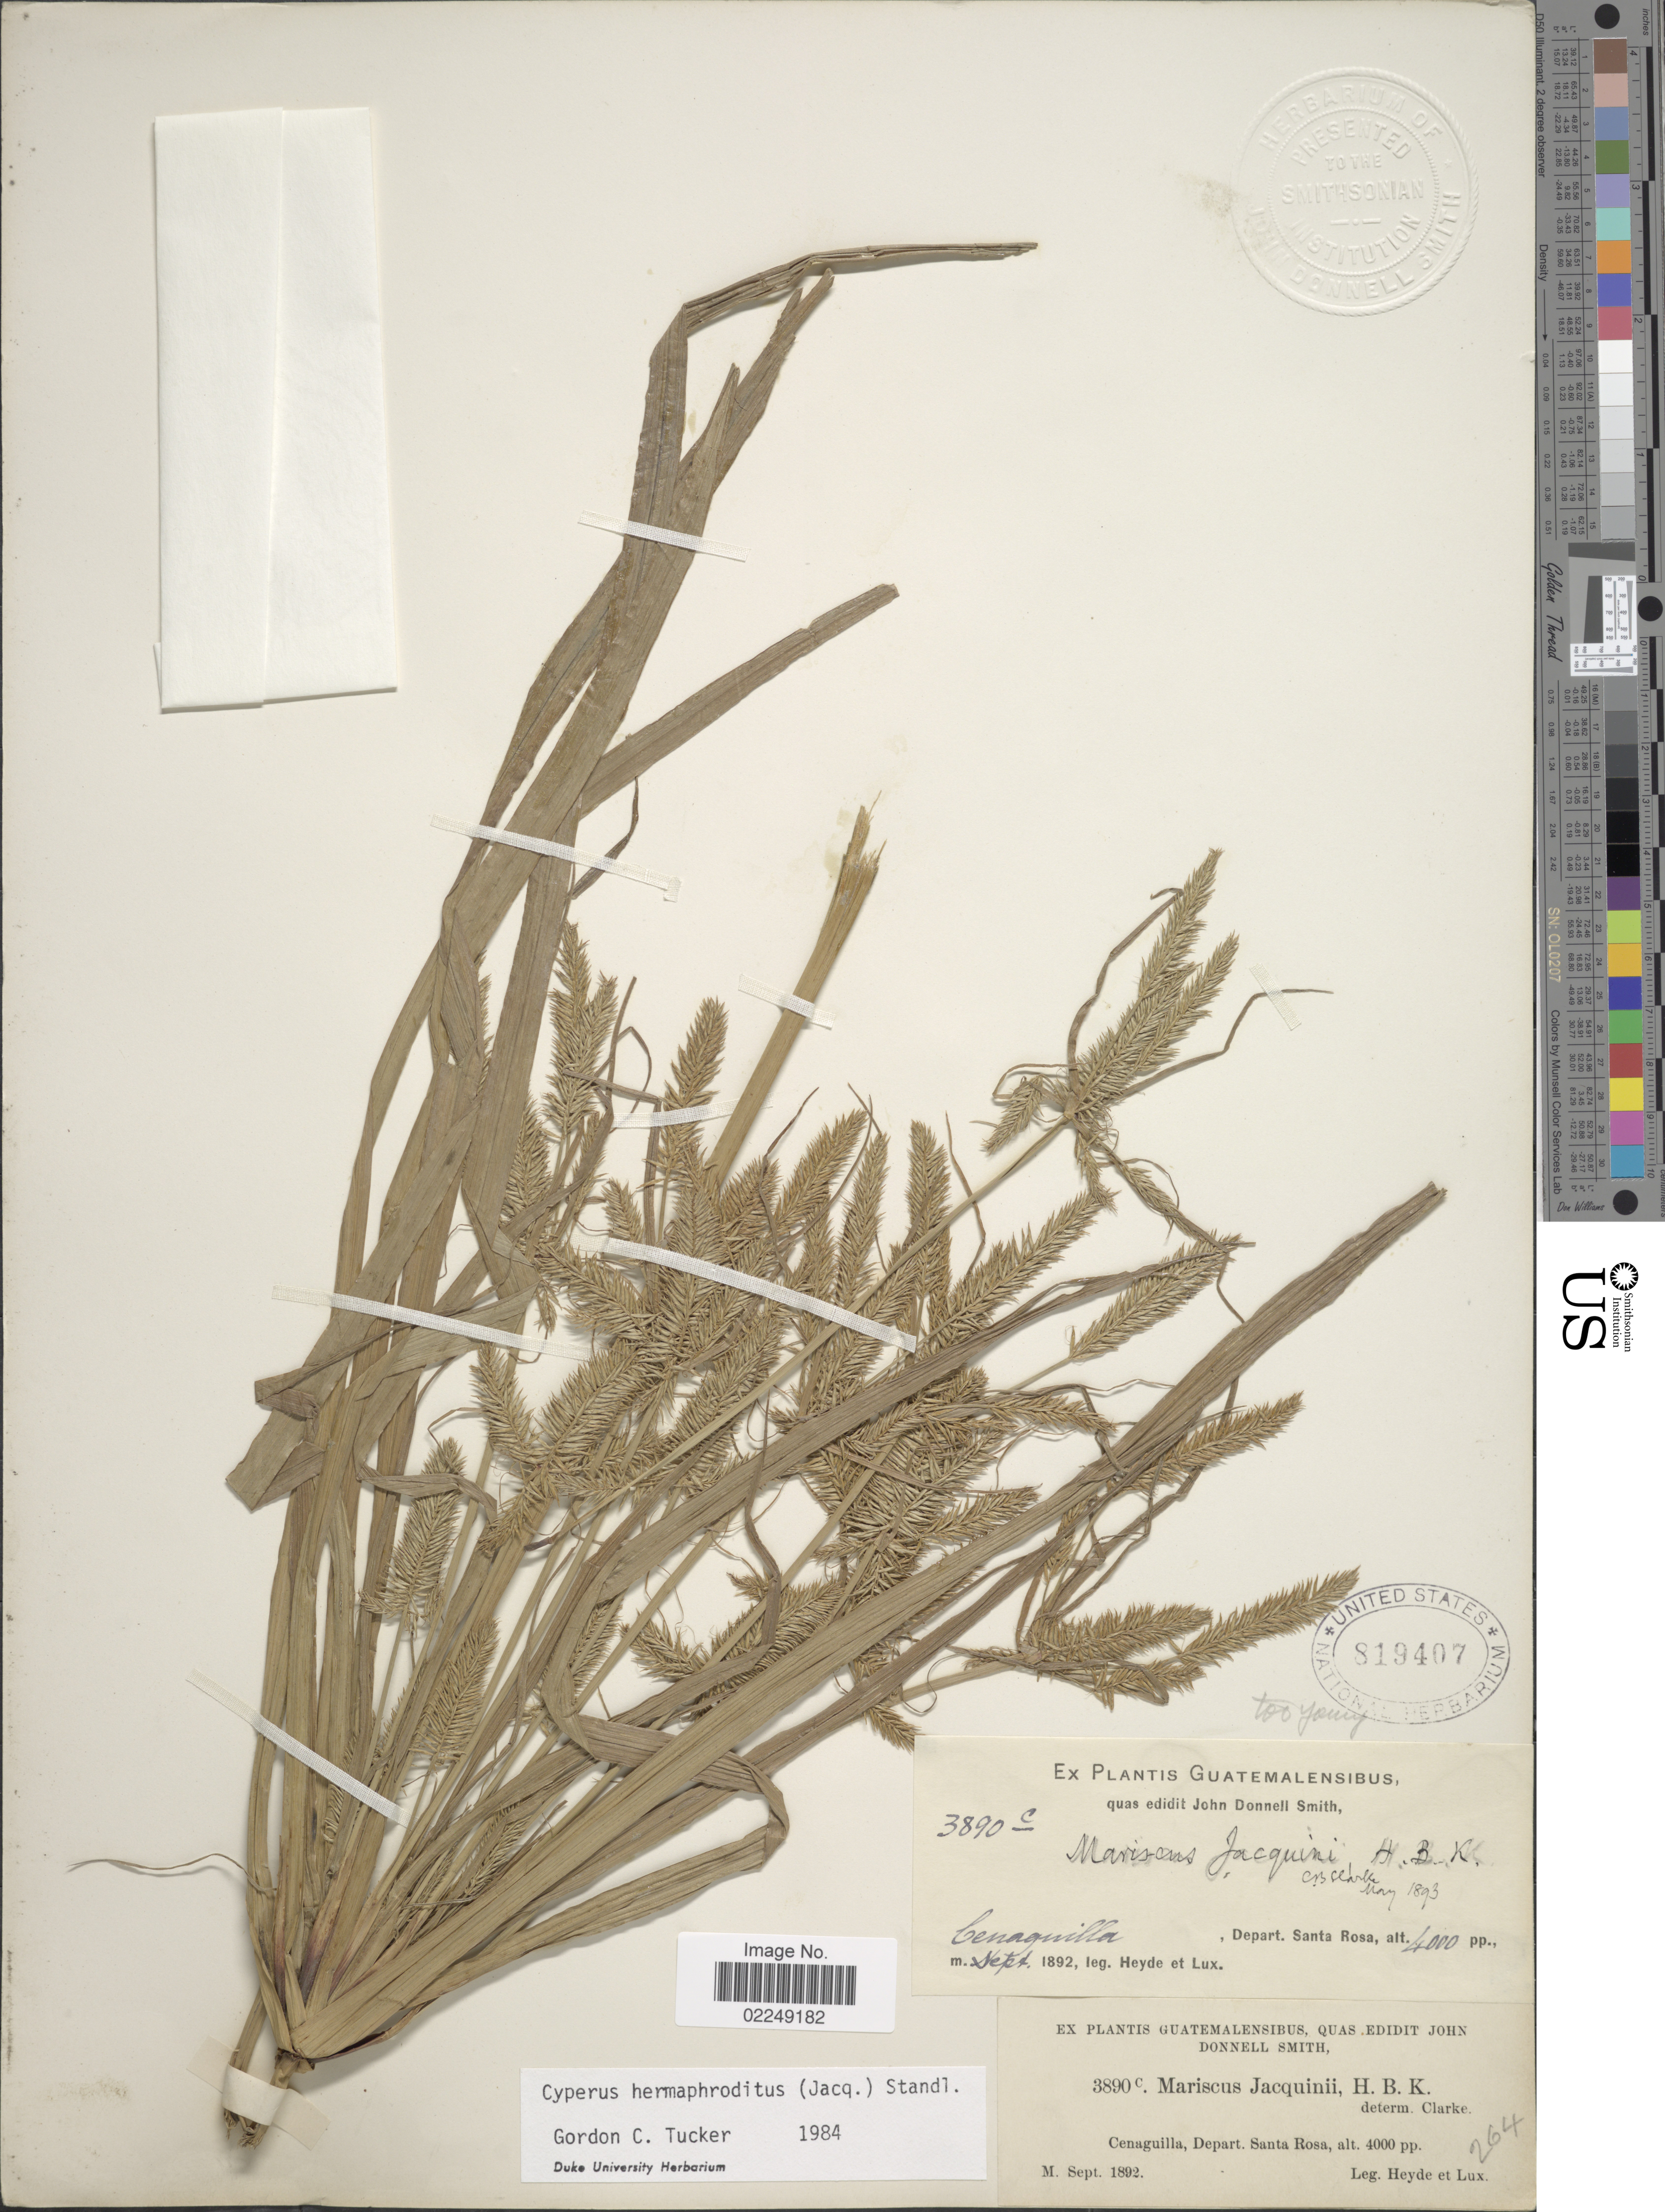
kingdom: Plantae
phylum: Tracheophyta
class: Liliopsida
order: Poales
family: Cyperaceae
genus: Cyperus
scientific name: Cyperus hermaphroditus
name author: (Jacq.) Standl.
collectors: Heyde & Lux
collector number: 3890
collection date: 1892-09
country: Guatemala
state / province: Santa Rosa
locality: Cenaguilla, Depart. Santa Rosa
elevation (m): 1219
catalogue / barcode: US 819407